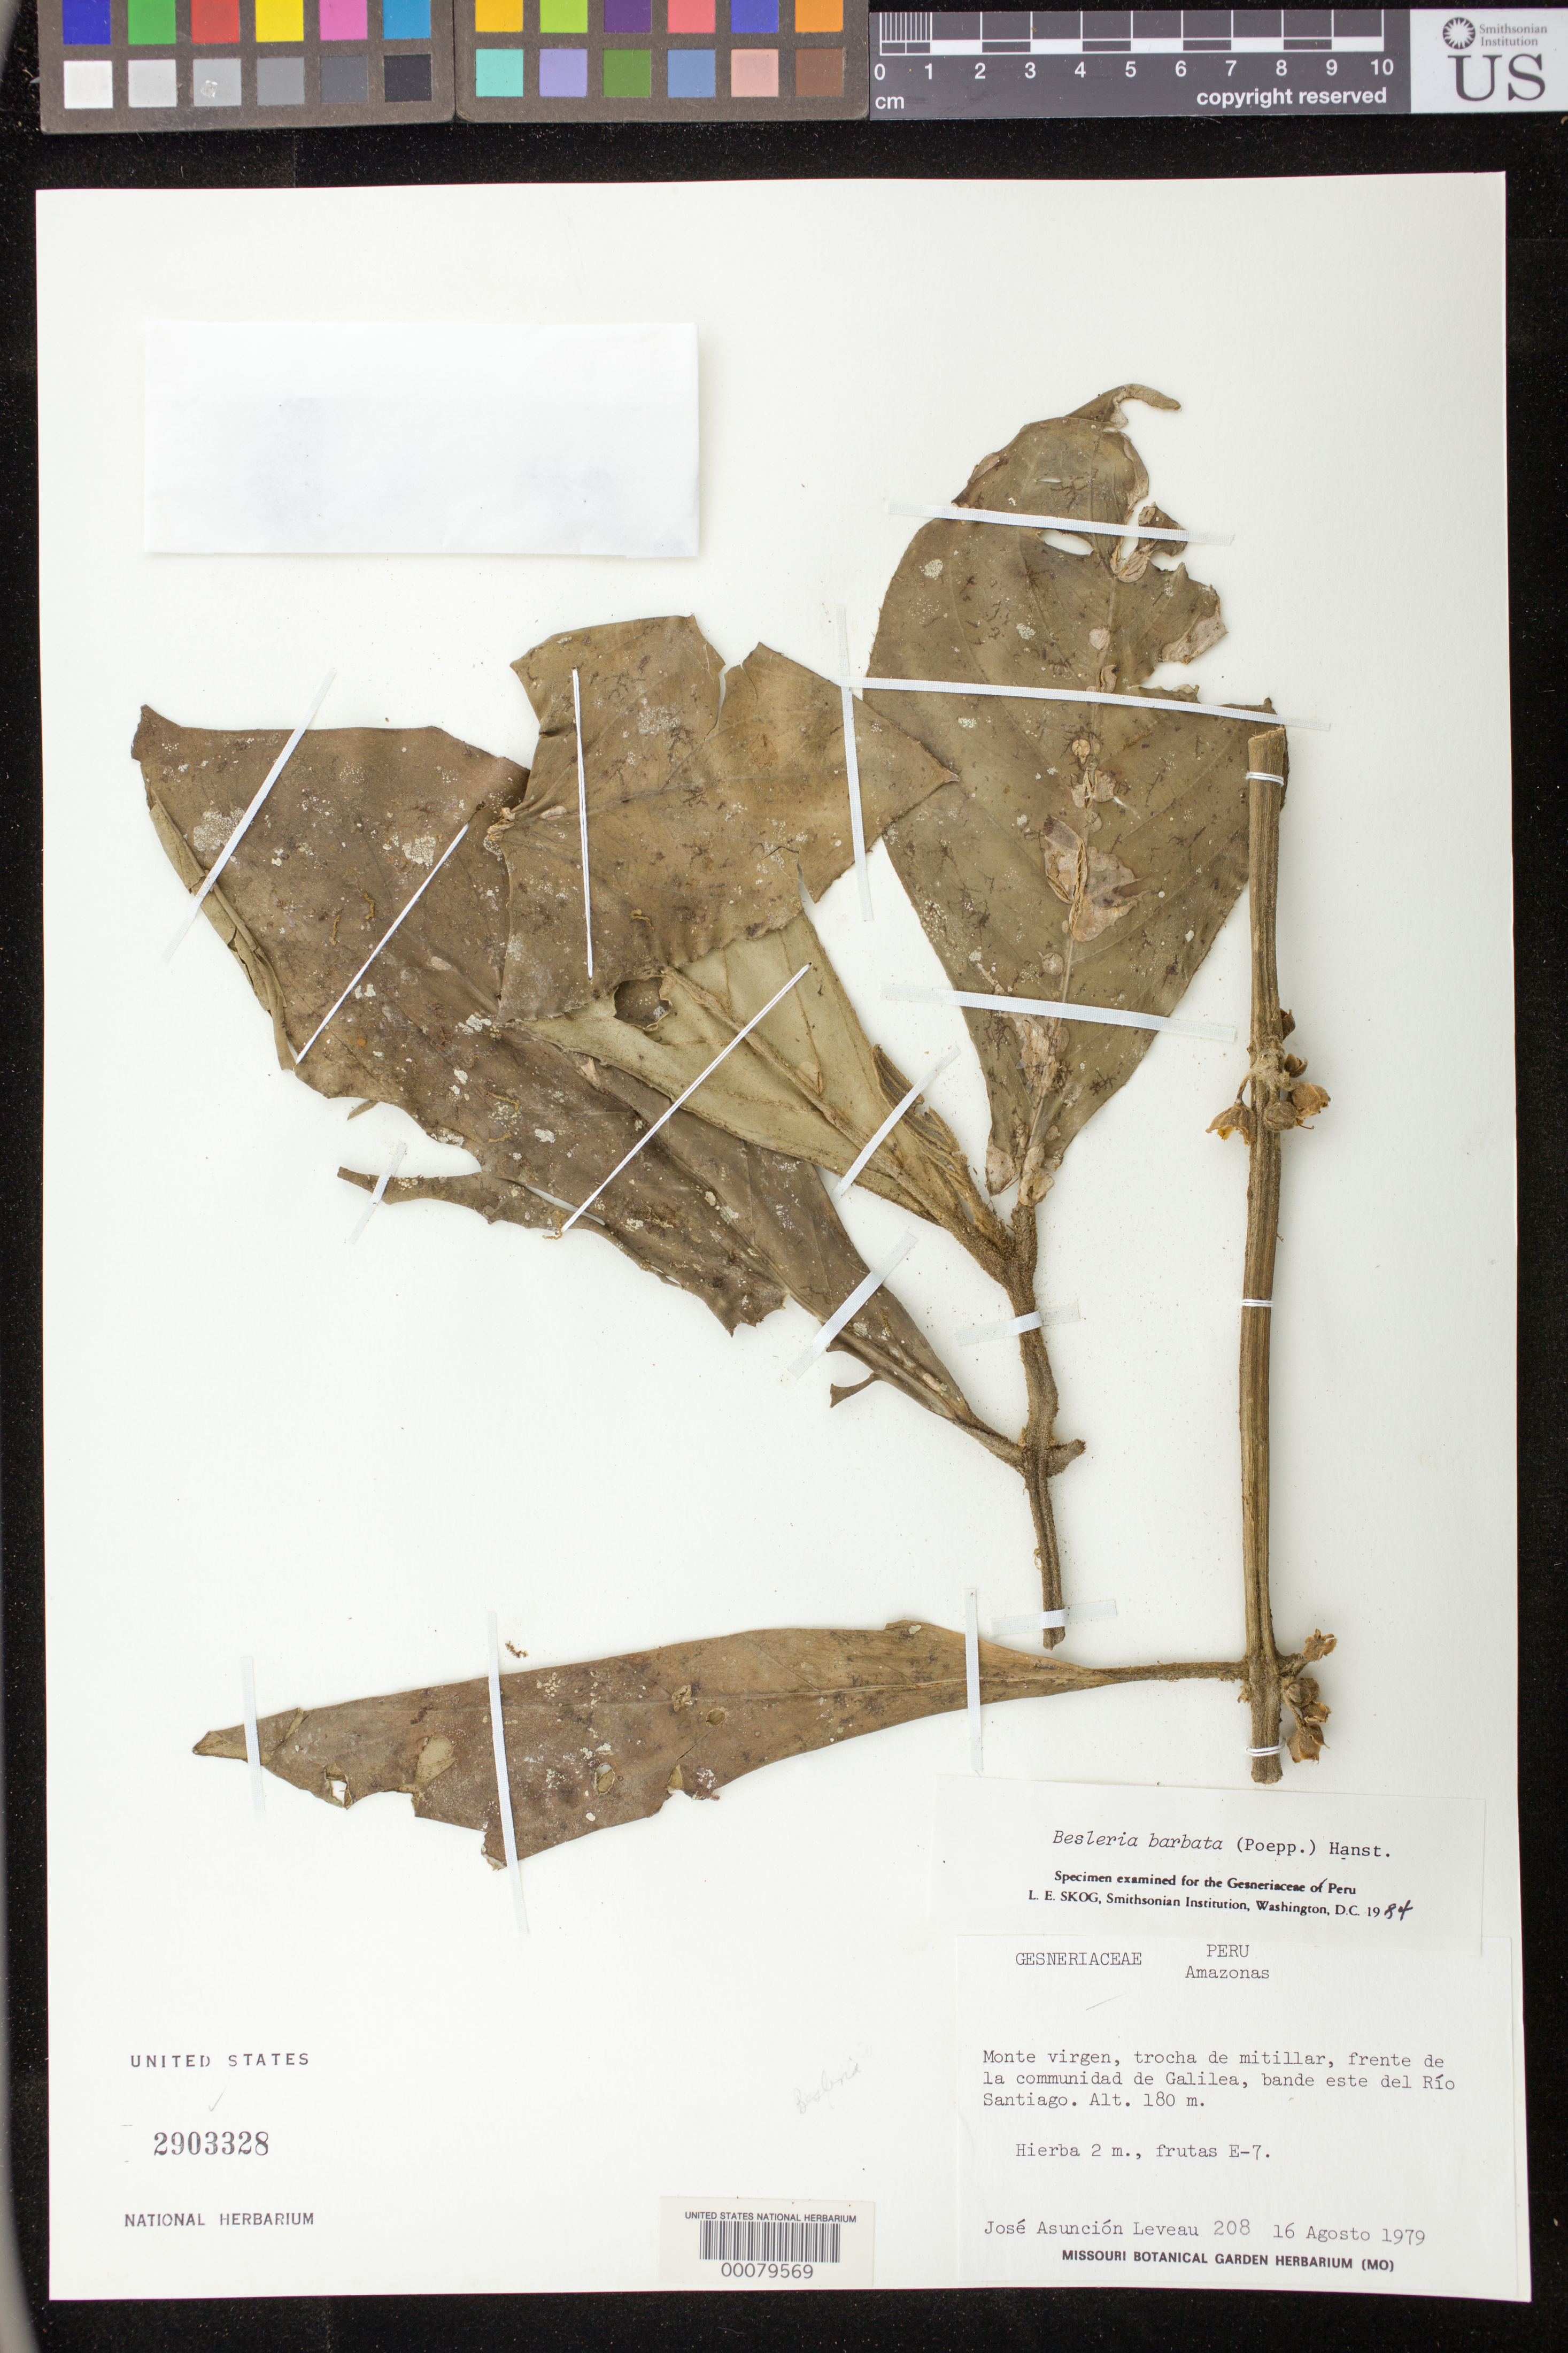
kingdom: Plantae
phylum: Tracheophyta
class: Magnoliopsida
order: Lamiales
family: Gesneriaceae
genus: Besleria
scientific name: Besleria barbata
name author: (Poepp.) Hanst.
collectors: J. Asuncion-leveau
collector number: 208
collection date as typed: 16 Aug 1979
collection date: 1979-08-16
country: Peru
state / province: Amazonas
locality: Trail to Mitillar, opposite Galilea, eastern bank of Rio Santiago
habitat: Virgin forest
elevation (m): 180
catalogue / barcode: US 2903328